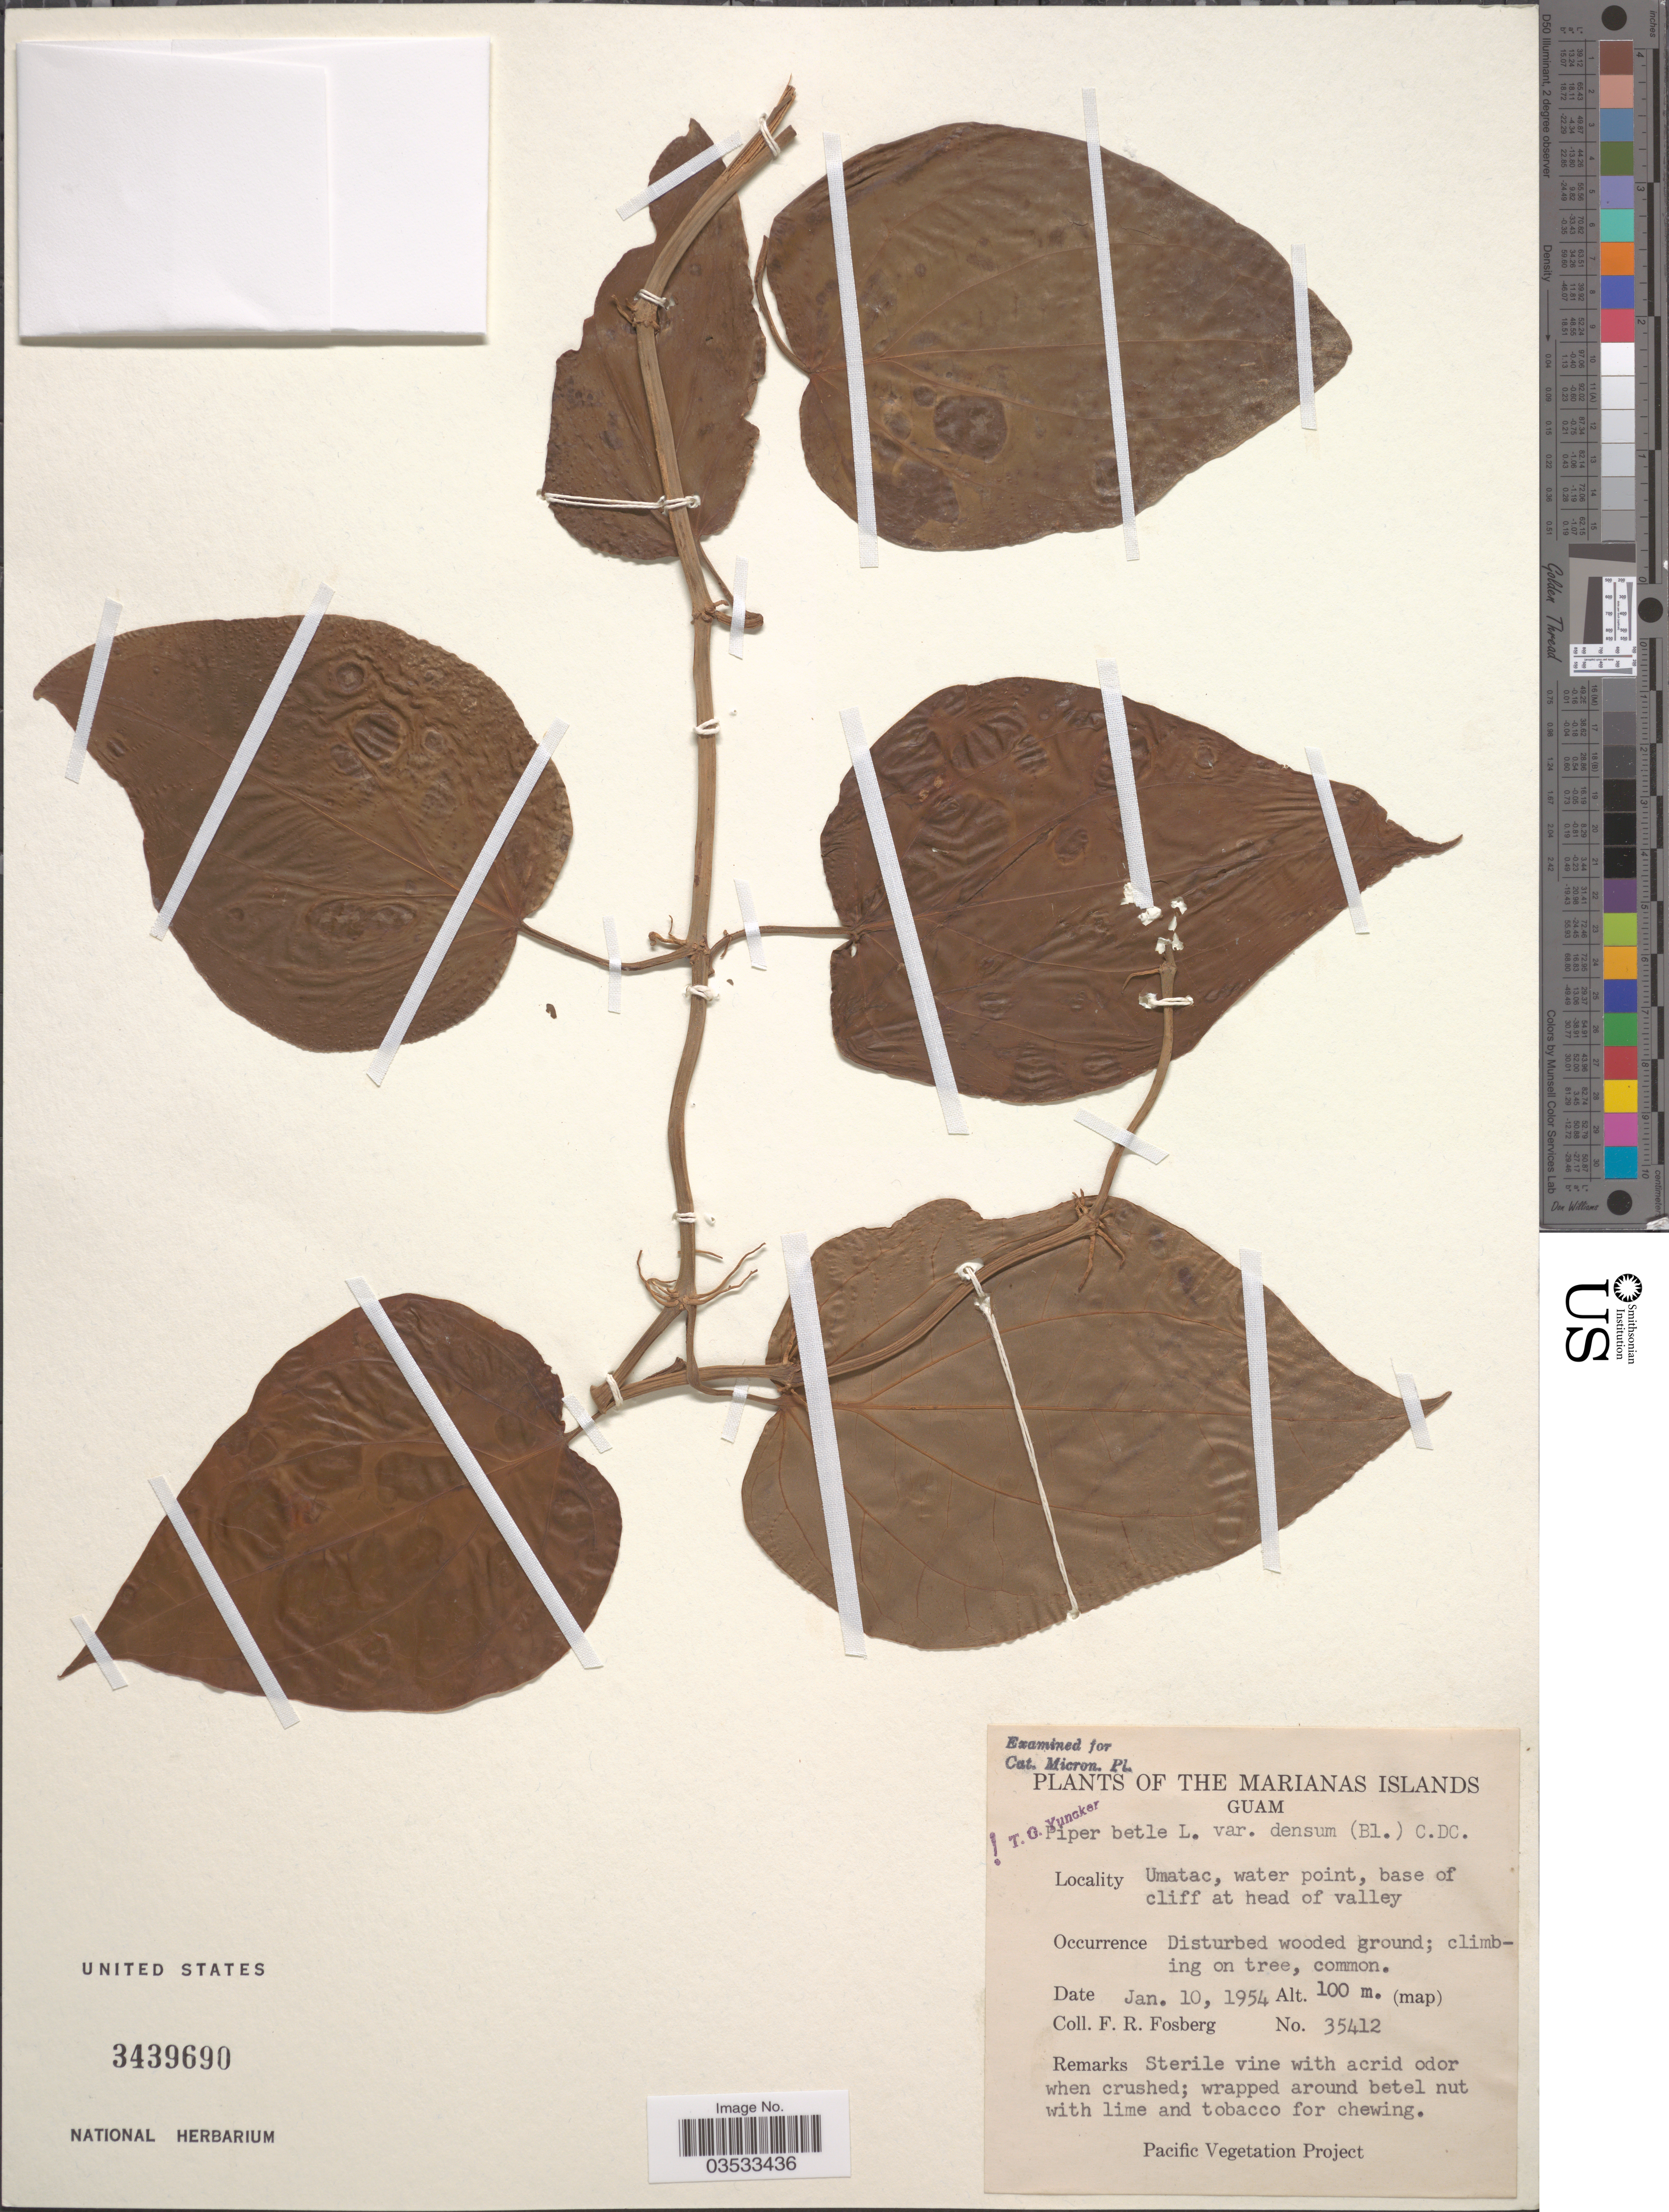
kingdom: Plantae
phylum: Tracheophyta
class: Magnoliopsida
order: Piperales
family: Piperaceae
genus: Piper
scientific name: Piper betle var. densum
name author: (Blume) C. DC.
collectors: F. R. Fosberg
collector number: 35412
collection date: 1954-01-10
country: Guam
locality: The Marianas Islands. Umatac, water point, base of cliff at head of valley.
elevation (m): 100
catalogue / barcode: US 3439690